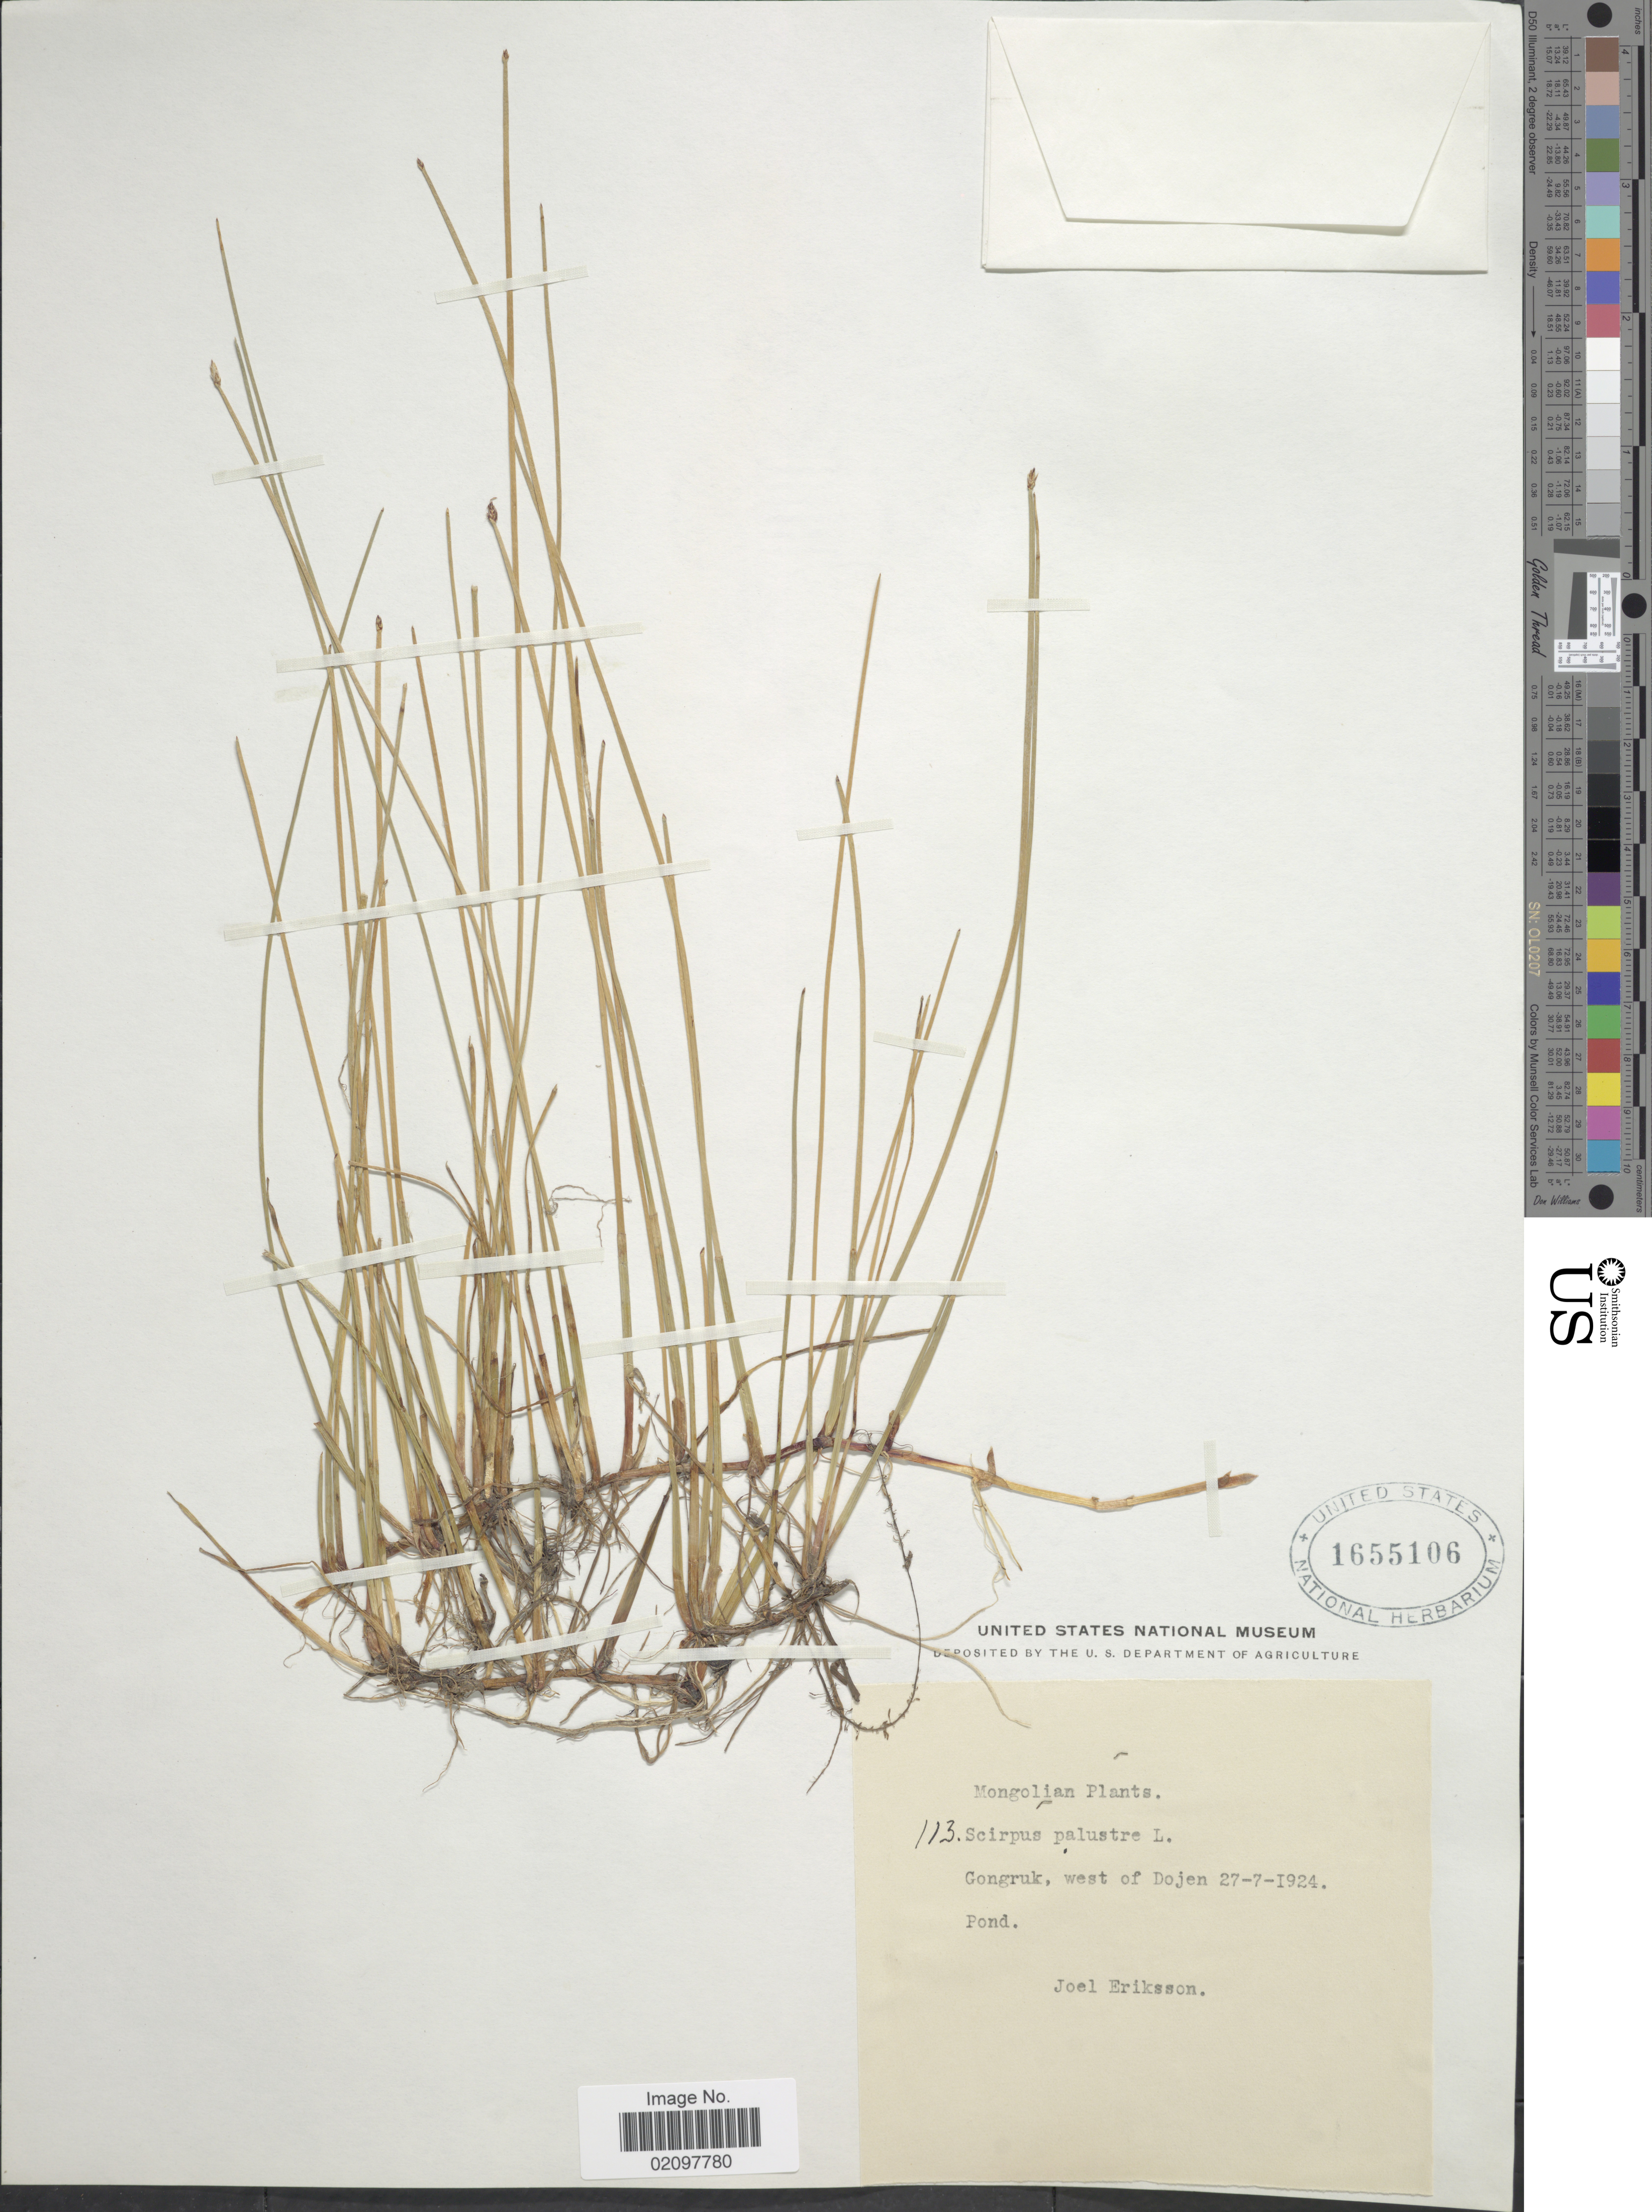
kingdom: Plantae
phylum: Tracheophyta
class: Liliopsida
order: Poales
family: Cyperaceae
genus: Eleocharis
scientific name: Eleocharis palustris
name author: (L.) Roem. & Schult.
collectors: J. Eriksson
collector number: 113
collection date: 1924-07-27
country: Mongolia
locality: Gongruk, west of Dojen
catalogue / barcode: US 1655106